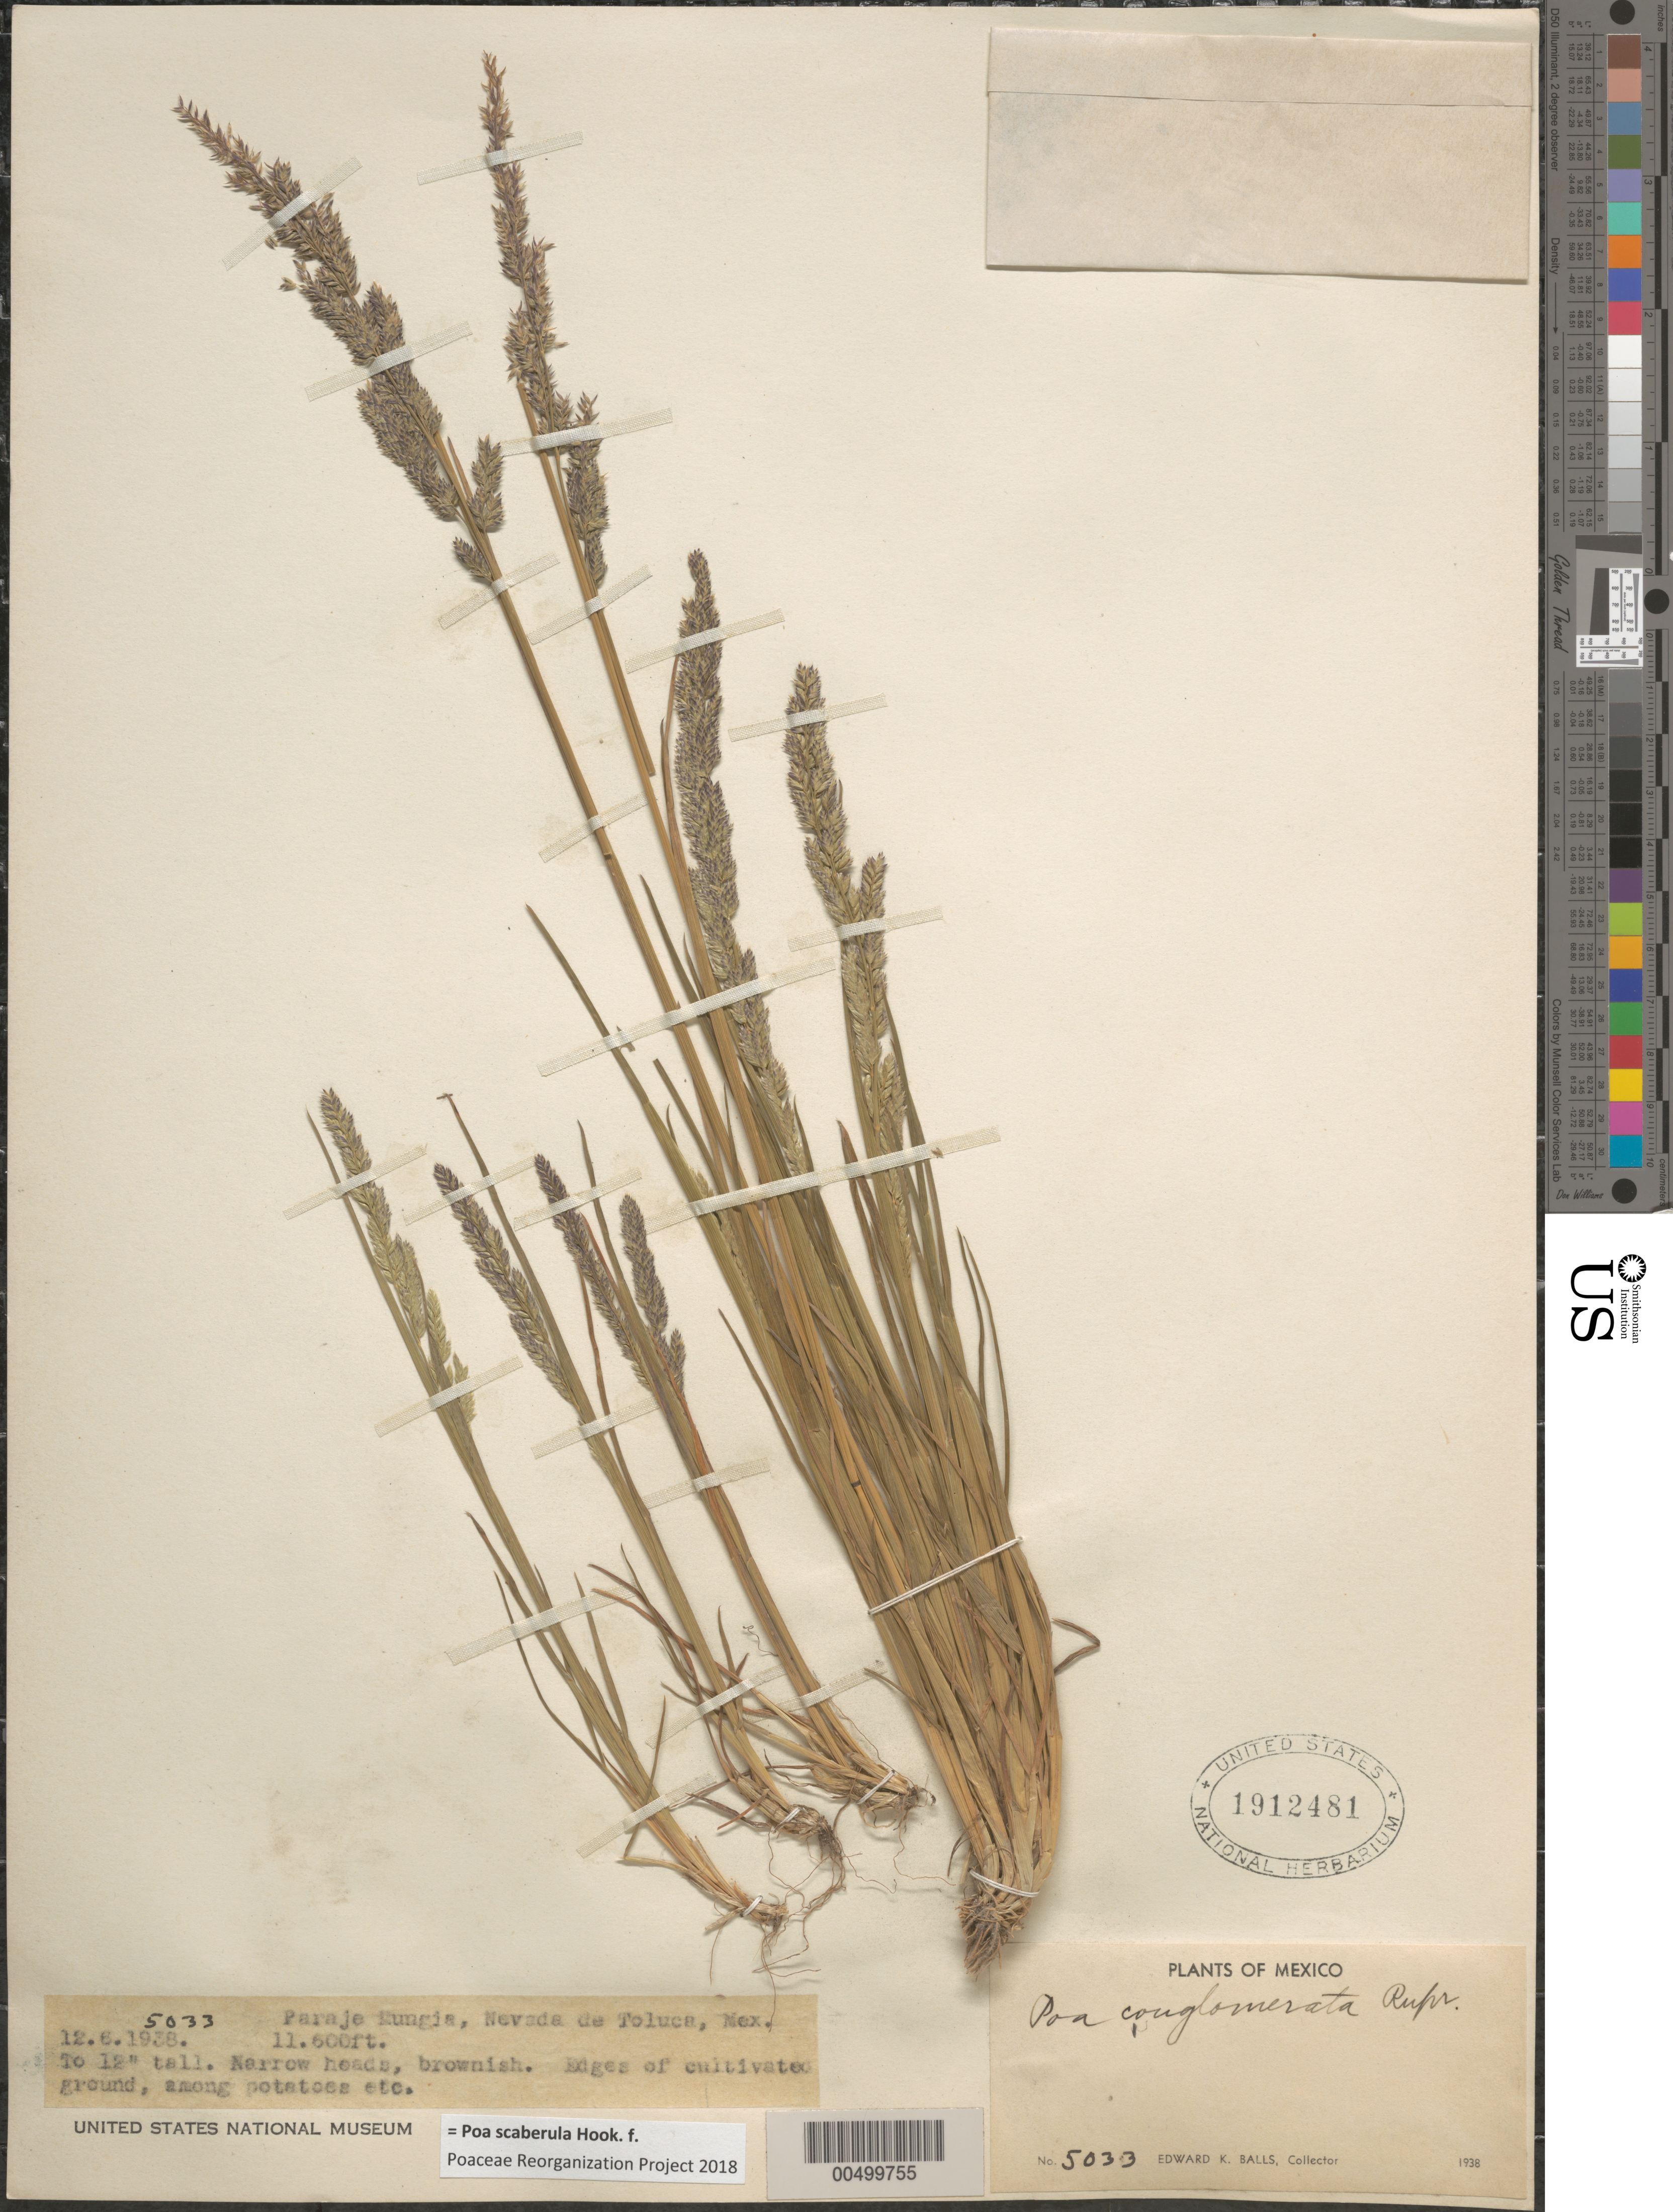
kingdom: Plantae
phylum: Tracheophyta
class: Liliopsida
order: Poales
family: Poaceae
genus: Poa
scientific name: Poa scaberula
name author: Hook. f.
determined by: Poaceae Reorganization Project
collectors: E. K. Balls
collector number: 5033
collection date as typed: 6 Dec 1938 or 12 Jun 1938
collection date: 1938-06-12 or 1938-12-06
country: Mexico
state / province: México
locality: Paraje Tungia, Nevada de Toluca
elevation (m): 3536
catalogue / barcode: US 1912481